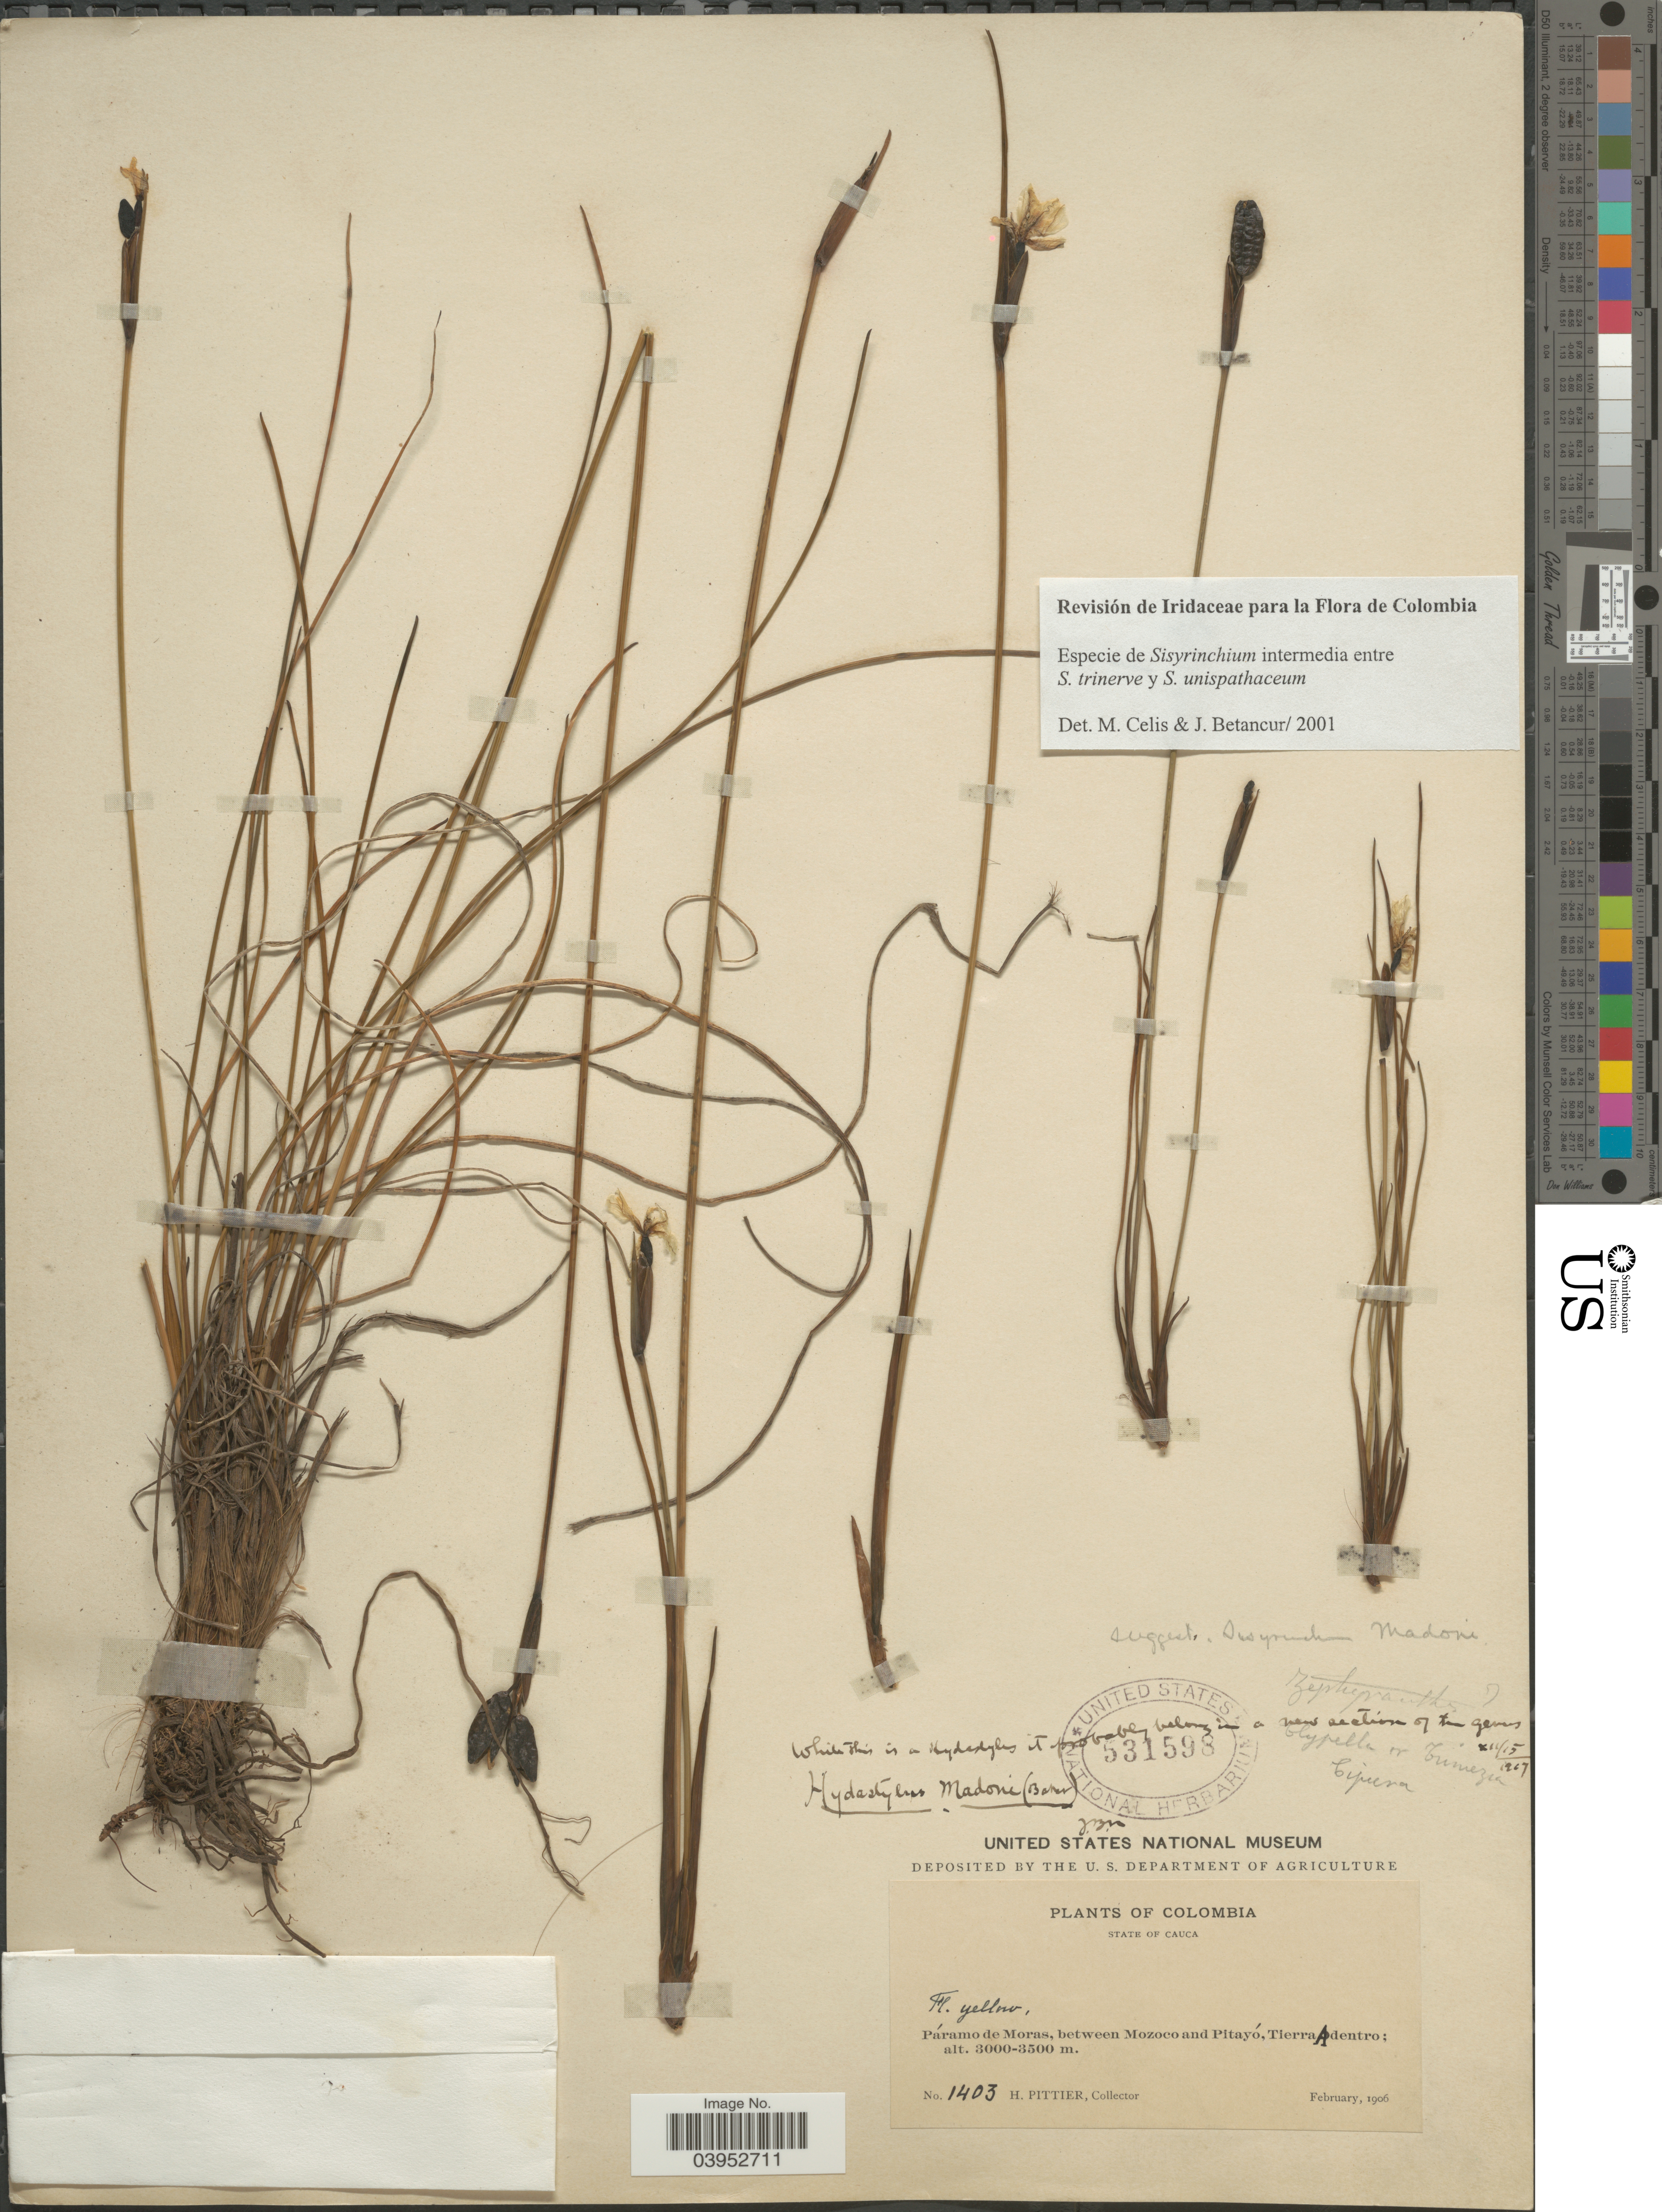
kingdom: Plantae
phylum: Tracheophyta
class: Liliopsida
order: Asparagales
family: Iridaceae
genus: Sisyrinchium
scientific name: Sisyrinchium sp.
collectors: H. F. Pittier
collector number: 1403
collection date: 1906-02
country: Colombia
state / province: Cauca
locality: Páramo de Moras, between Mozoco and Pitayó, Tierra Adentro.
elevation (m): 3000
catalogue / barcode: US 531598